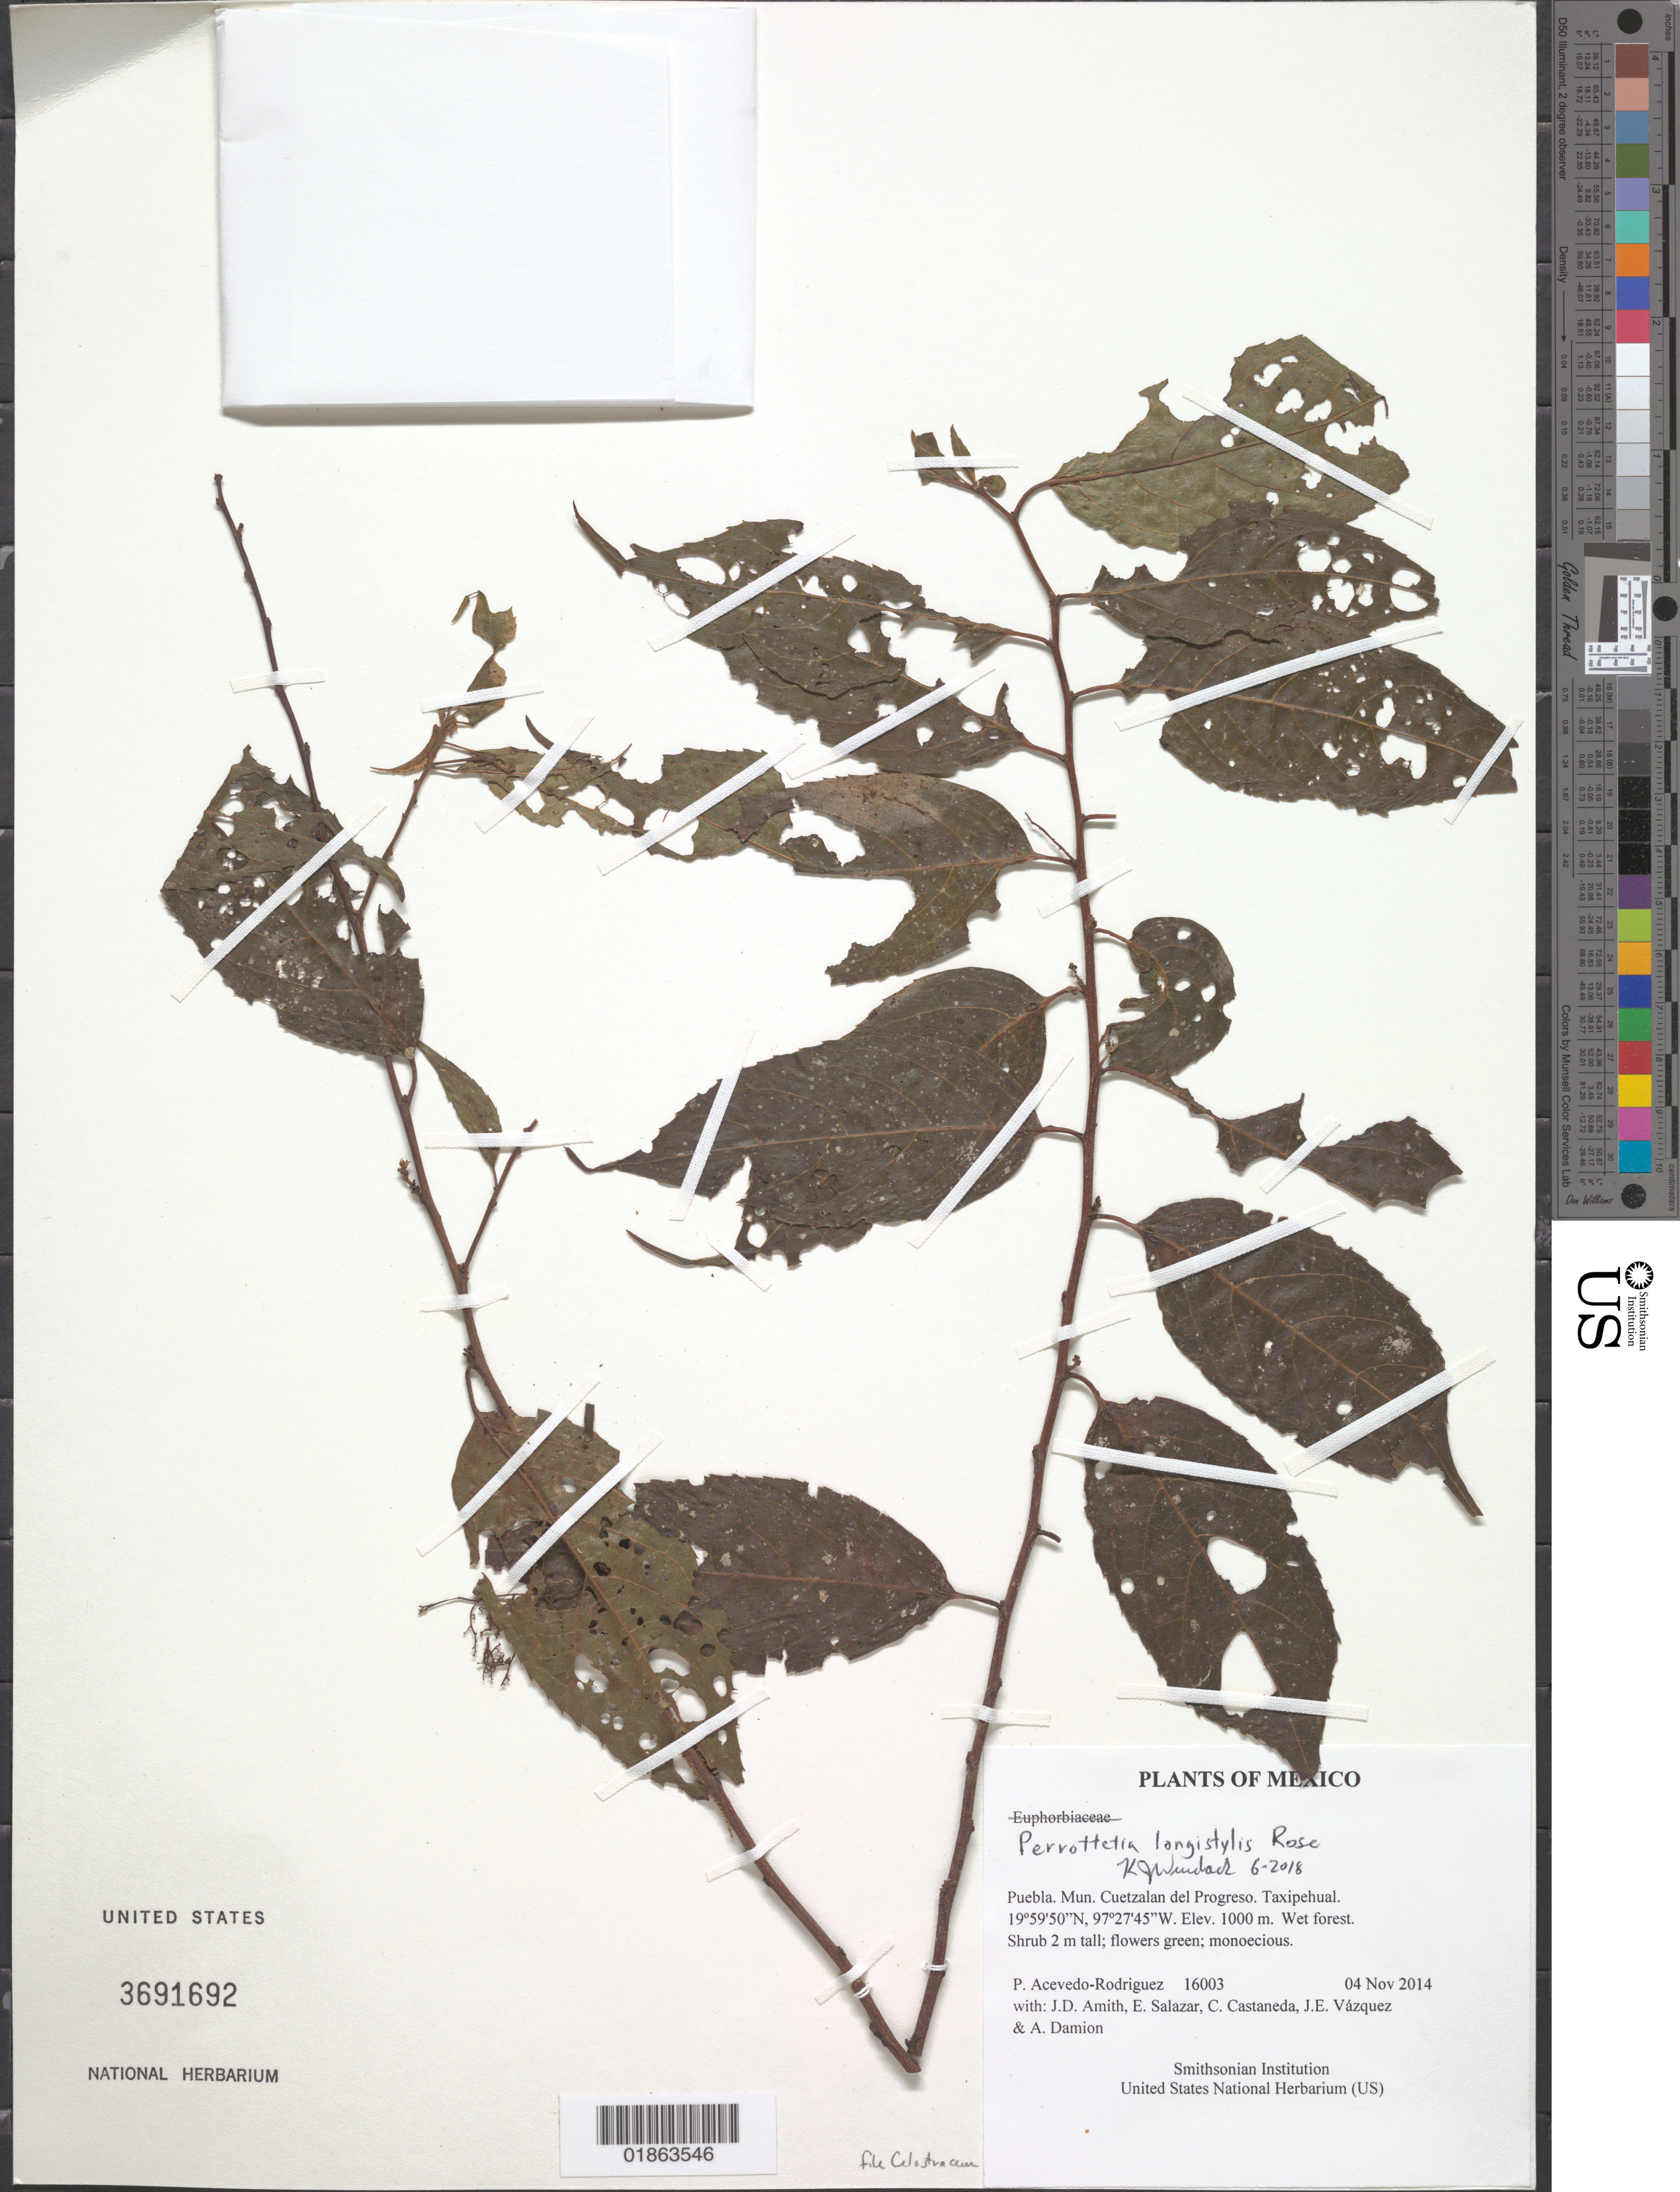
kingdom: Plantae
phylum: Tracheophyta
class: Magnoliopsida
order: Huerteales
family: Dipentodontaceae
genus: Perrottetia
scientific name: Perrottetia longistylis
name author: Rose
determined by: Wurdack, Kenneth J., (US), Smithsonian Institution - National Museum of Natural History (UNITED STATES)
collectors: P. Acevedo-Rodr., J. D. Amith, E. Salazar, C. Castaneda, J. E. Vázquez & A. Damion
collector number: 16003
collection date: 2014-11-04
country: Mexico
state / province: Puebla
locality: Mun. Cuetzalan del Progreso. Taxipehual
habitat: Wet forest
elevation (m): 1000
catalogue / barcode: US 3691692